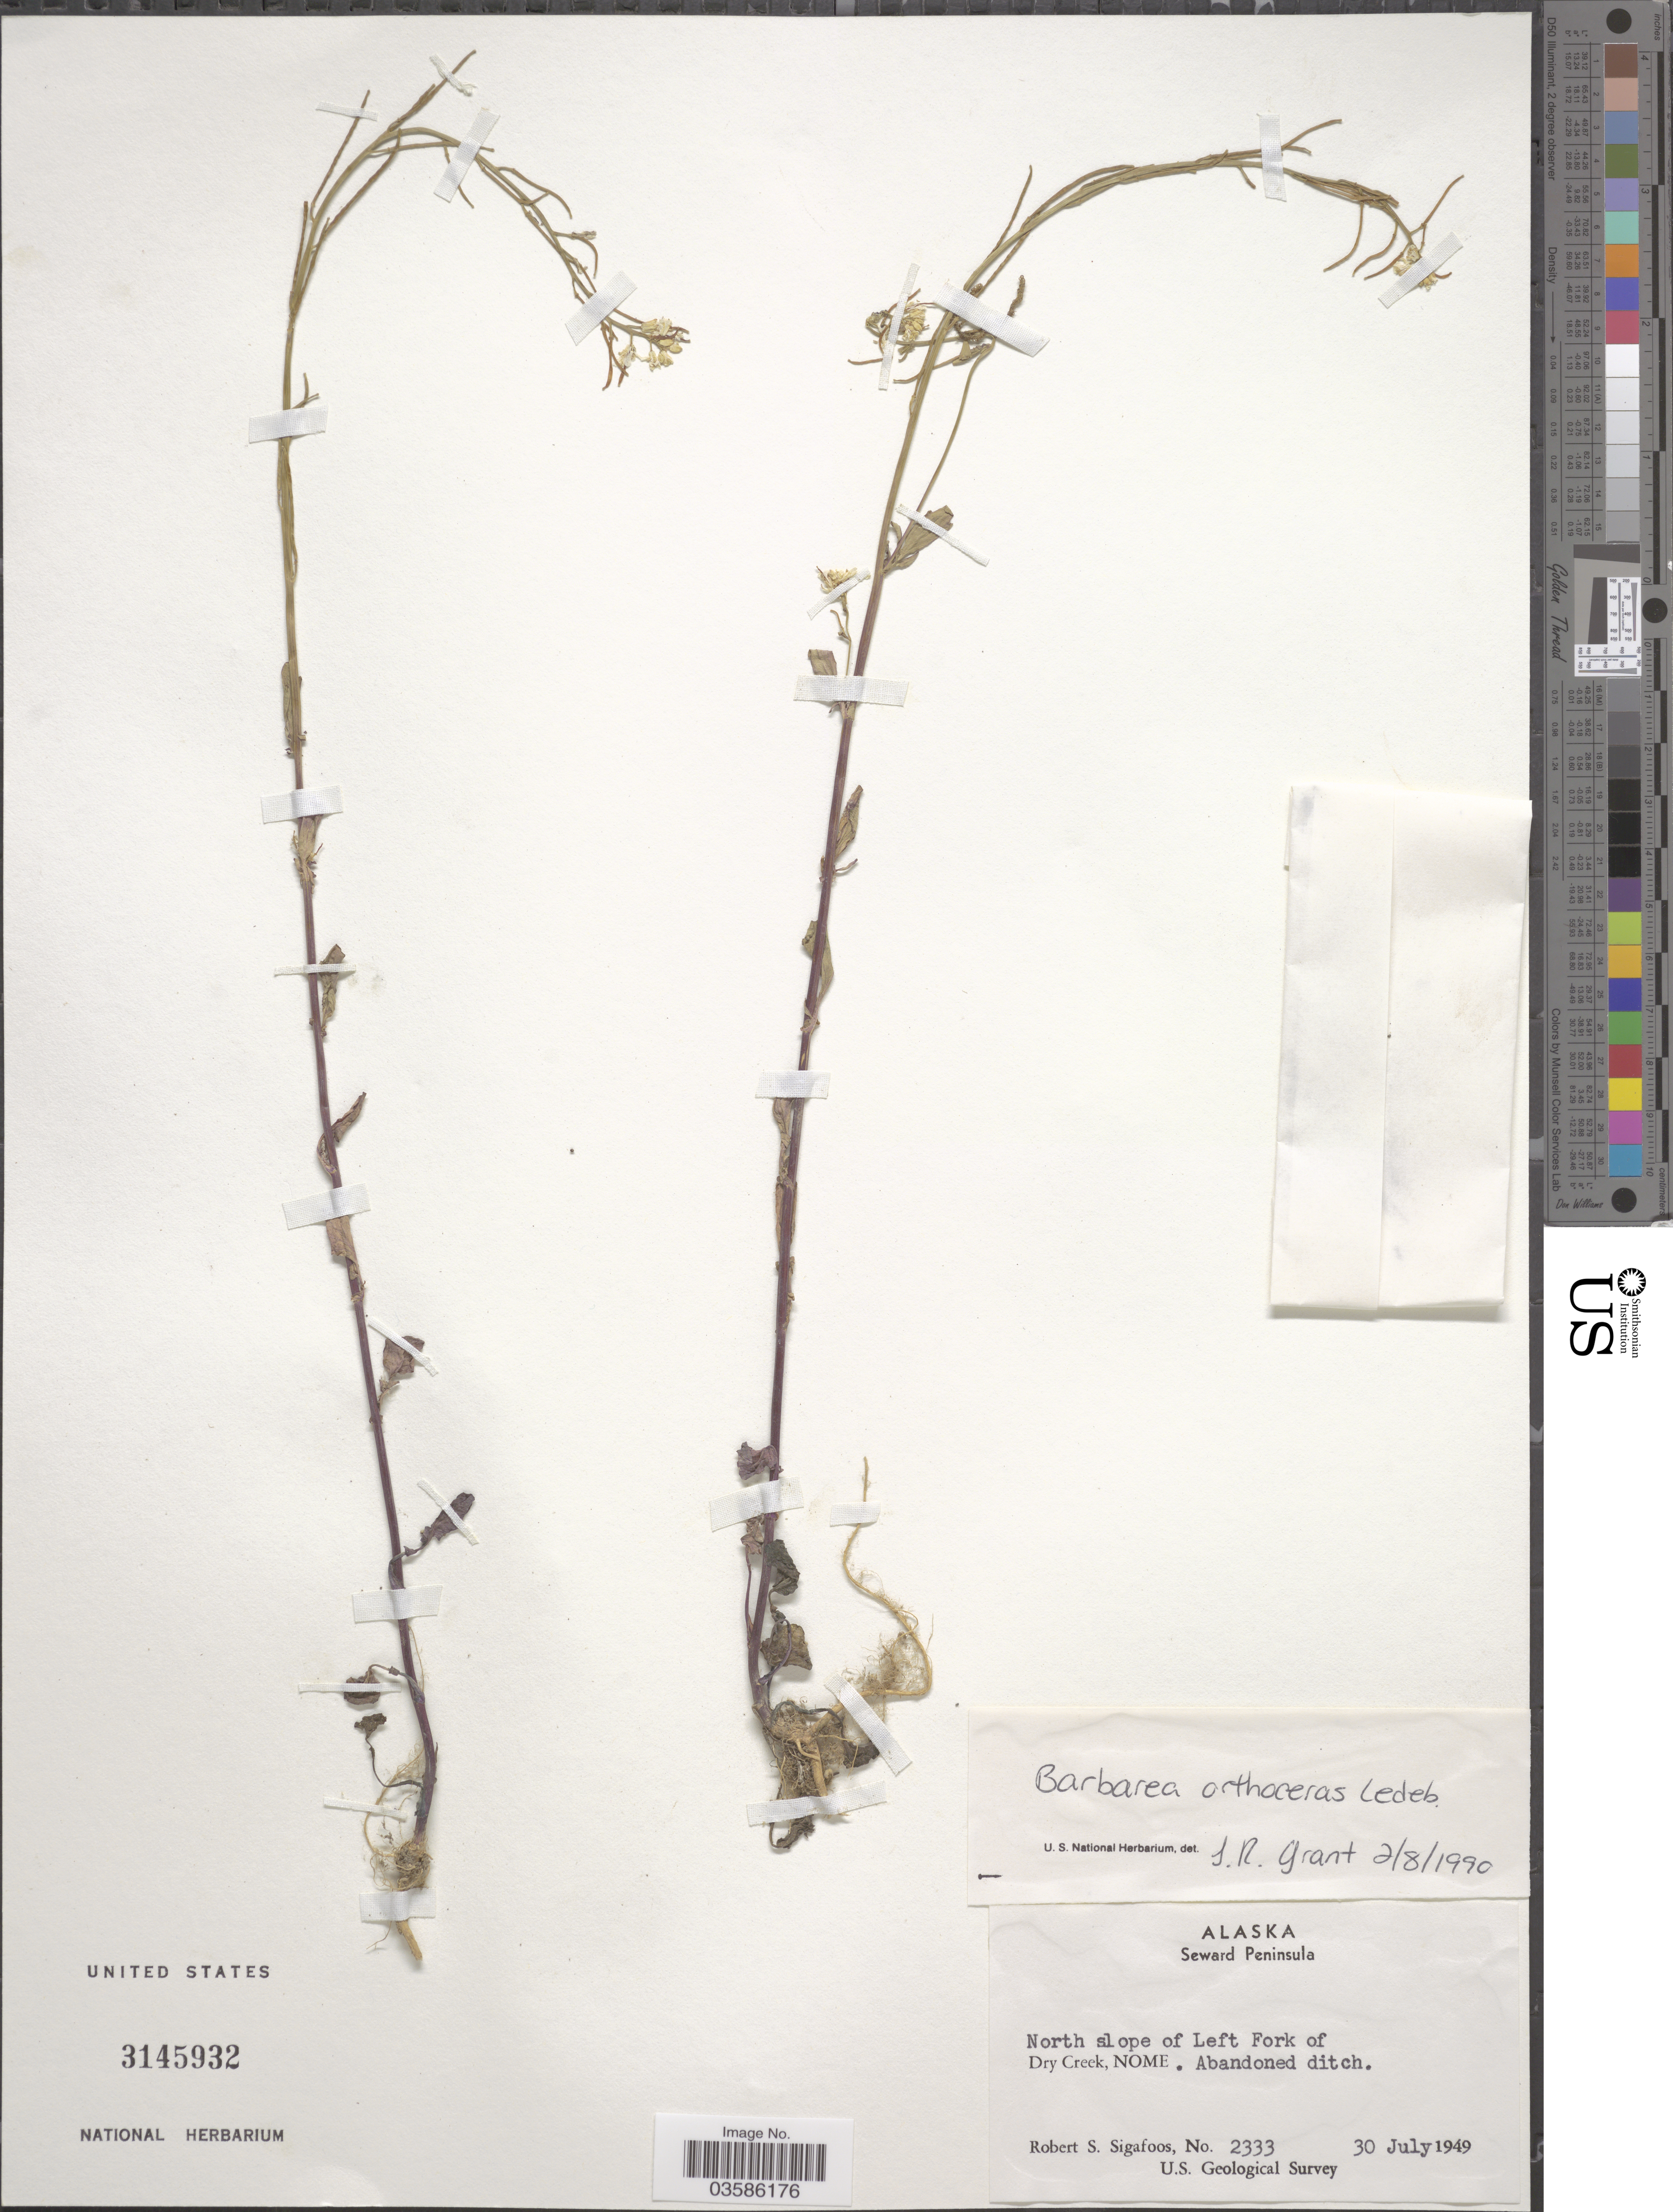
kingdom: Plantae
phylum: Tracheophyta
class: Magnoliopsida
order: Brassicales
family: Brassicaceae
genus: Barbarea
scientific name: Barbarea orthoceras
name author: Ledeb.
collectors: R. Sigafoos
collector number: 2333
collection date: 1949-07-30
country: United States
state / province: Alaska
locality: Seward Peninsula. North slope of Left Fork of Dry Creek, Nome.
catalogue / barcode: US 3145932